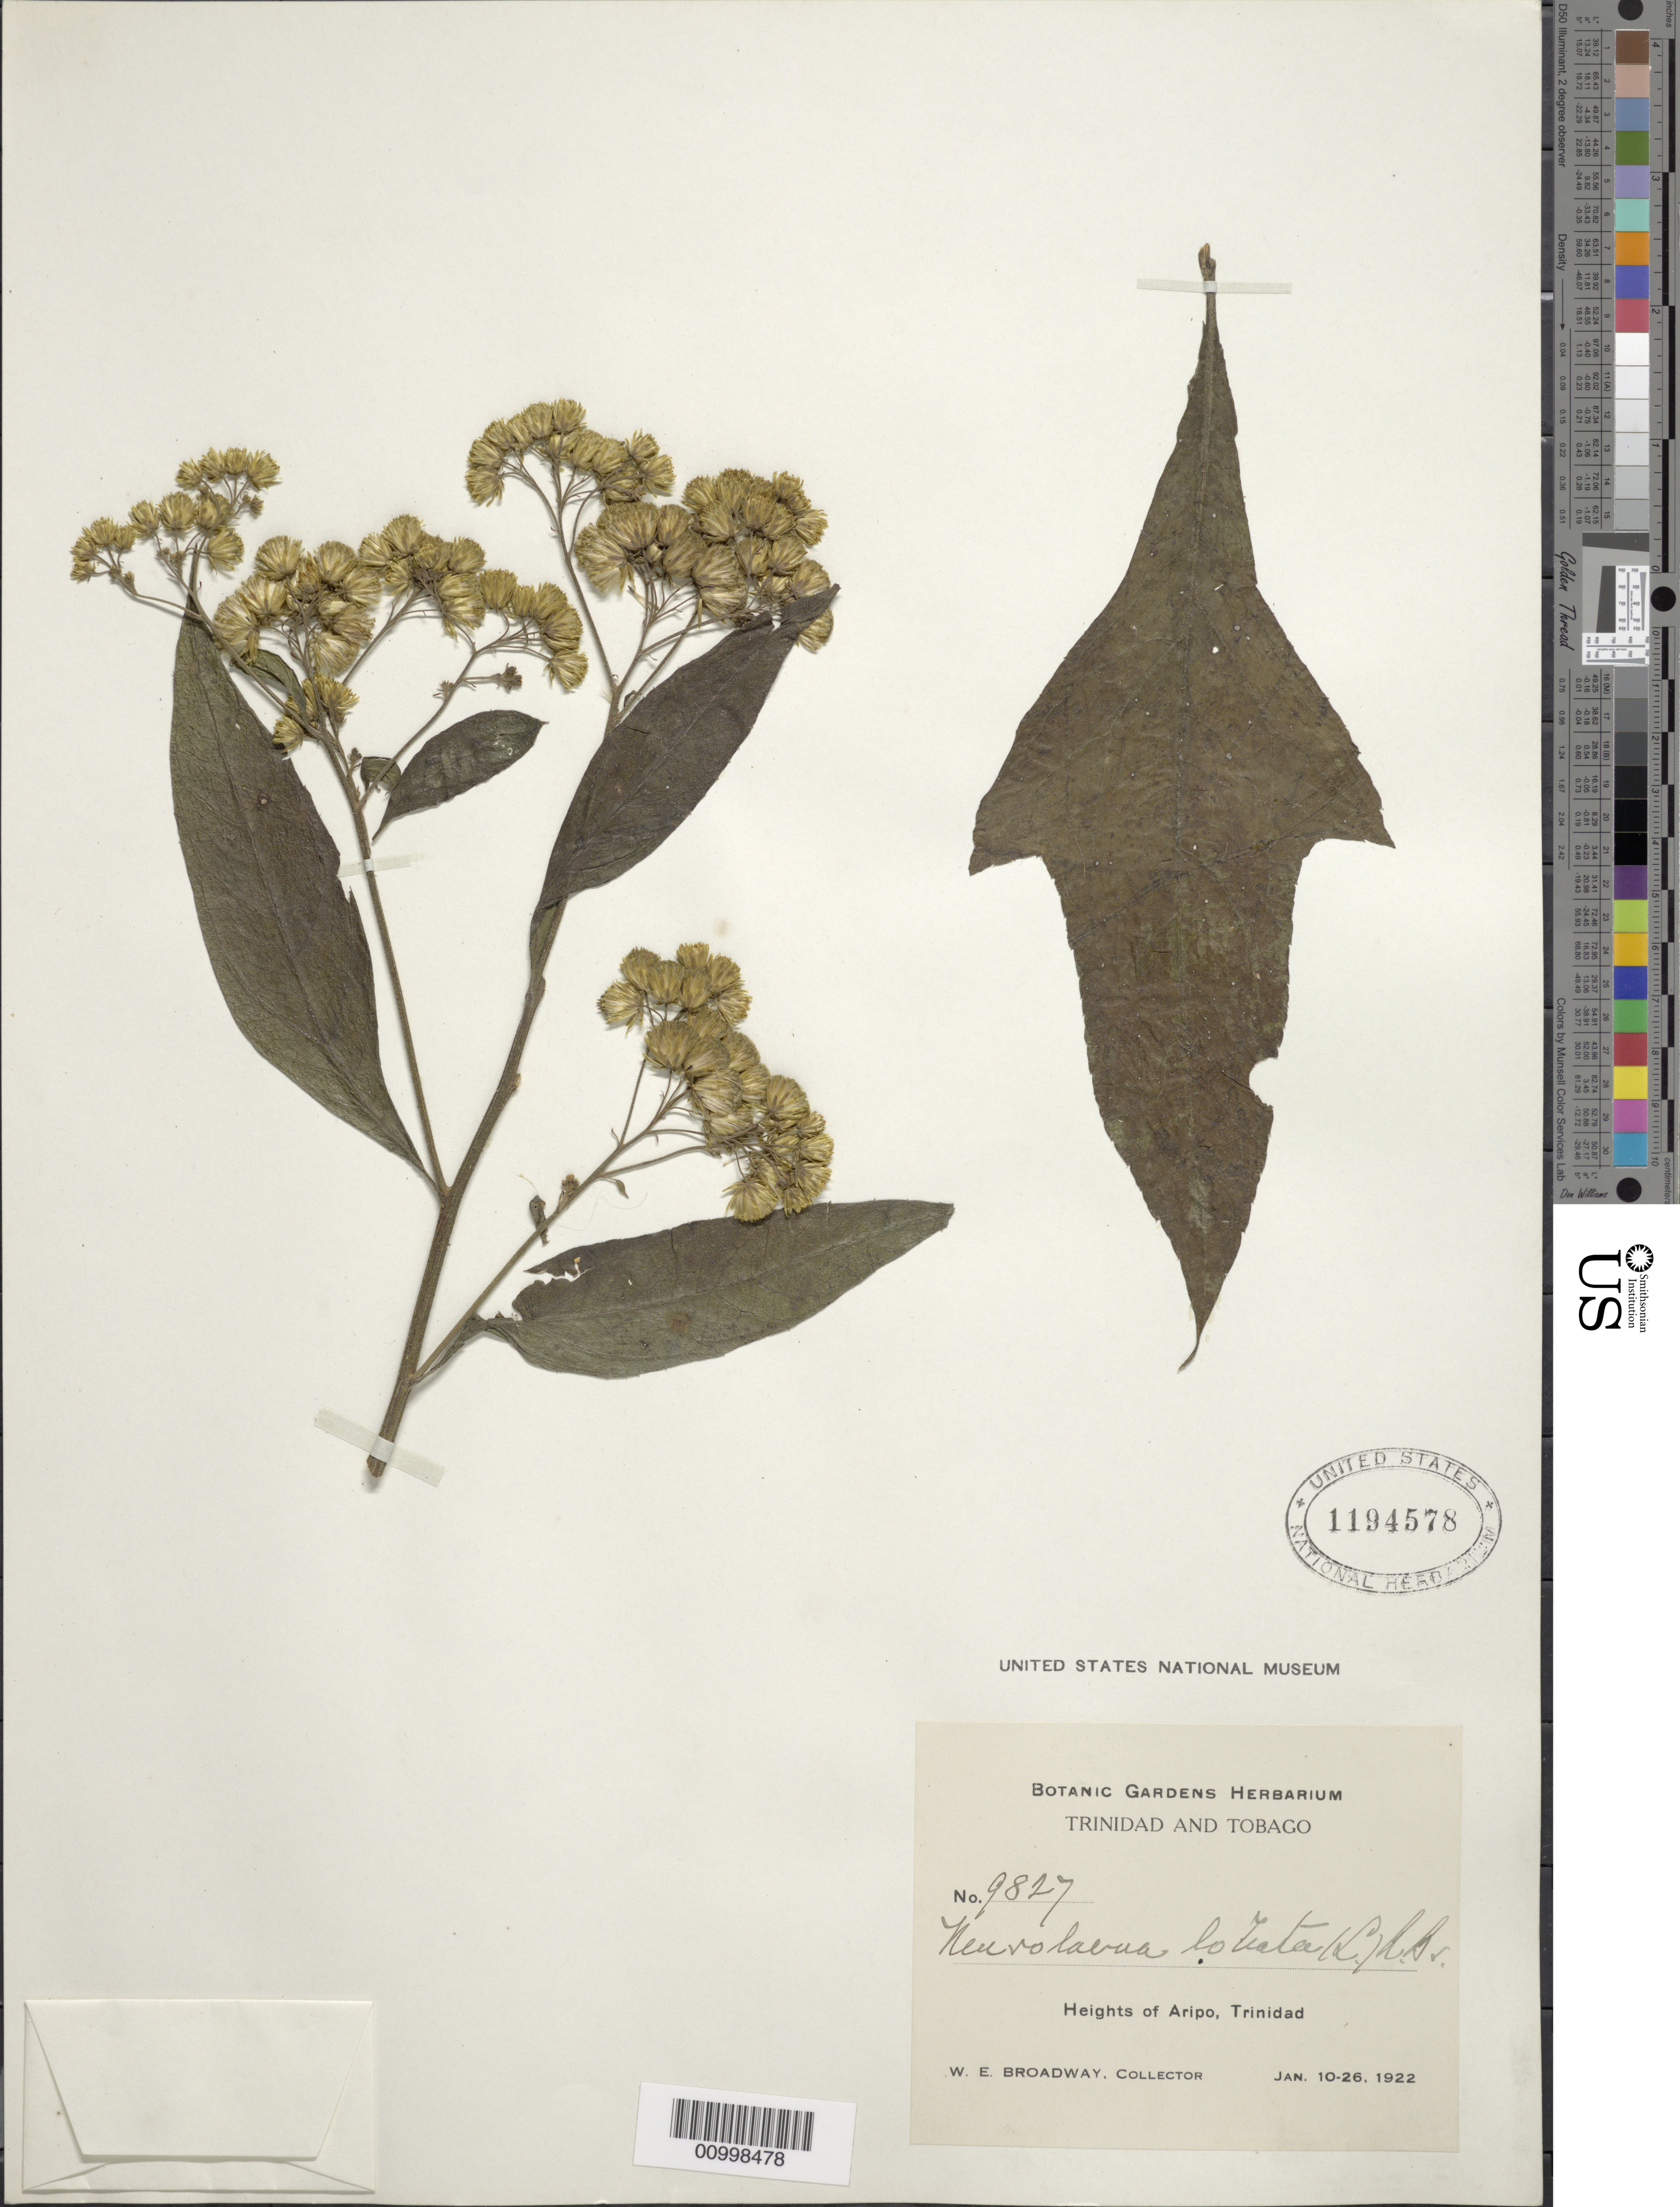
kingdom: Plantae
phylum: Tracheophyta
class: Magnoliopsida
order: Asterales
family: Asteraceae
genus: Neurolaena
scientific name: Neurolaena lobata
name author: (L.) R. Br. ex Cass.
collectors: W. E. Broadway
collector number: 9827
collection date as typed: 10 Jan 1922 to 26 Jan 1922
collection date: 1922-01-10/1922-01-26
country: Trinidad and Tobago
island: Trinidad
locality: Heights of Aripo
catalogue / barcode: US 1194578